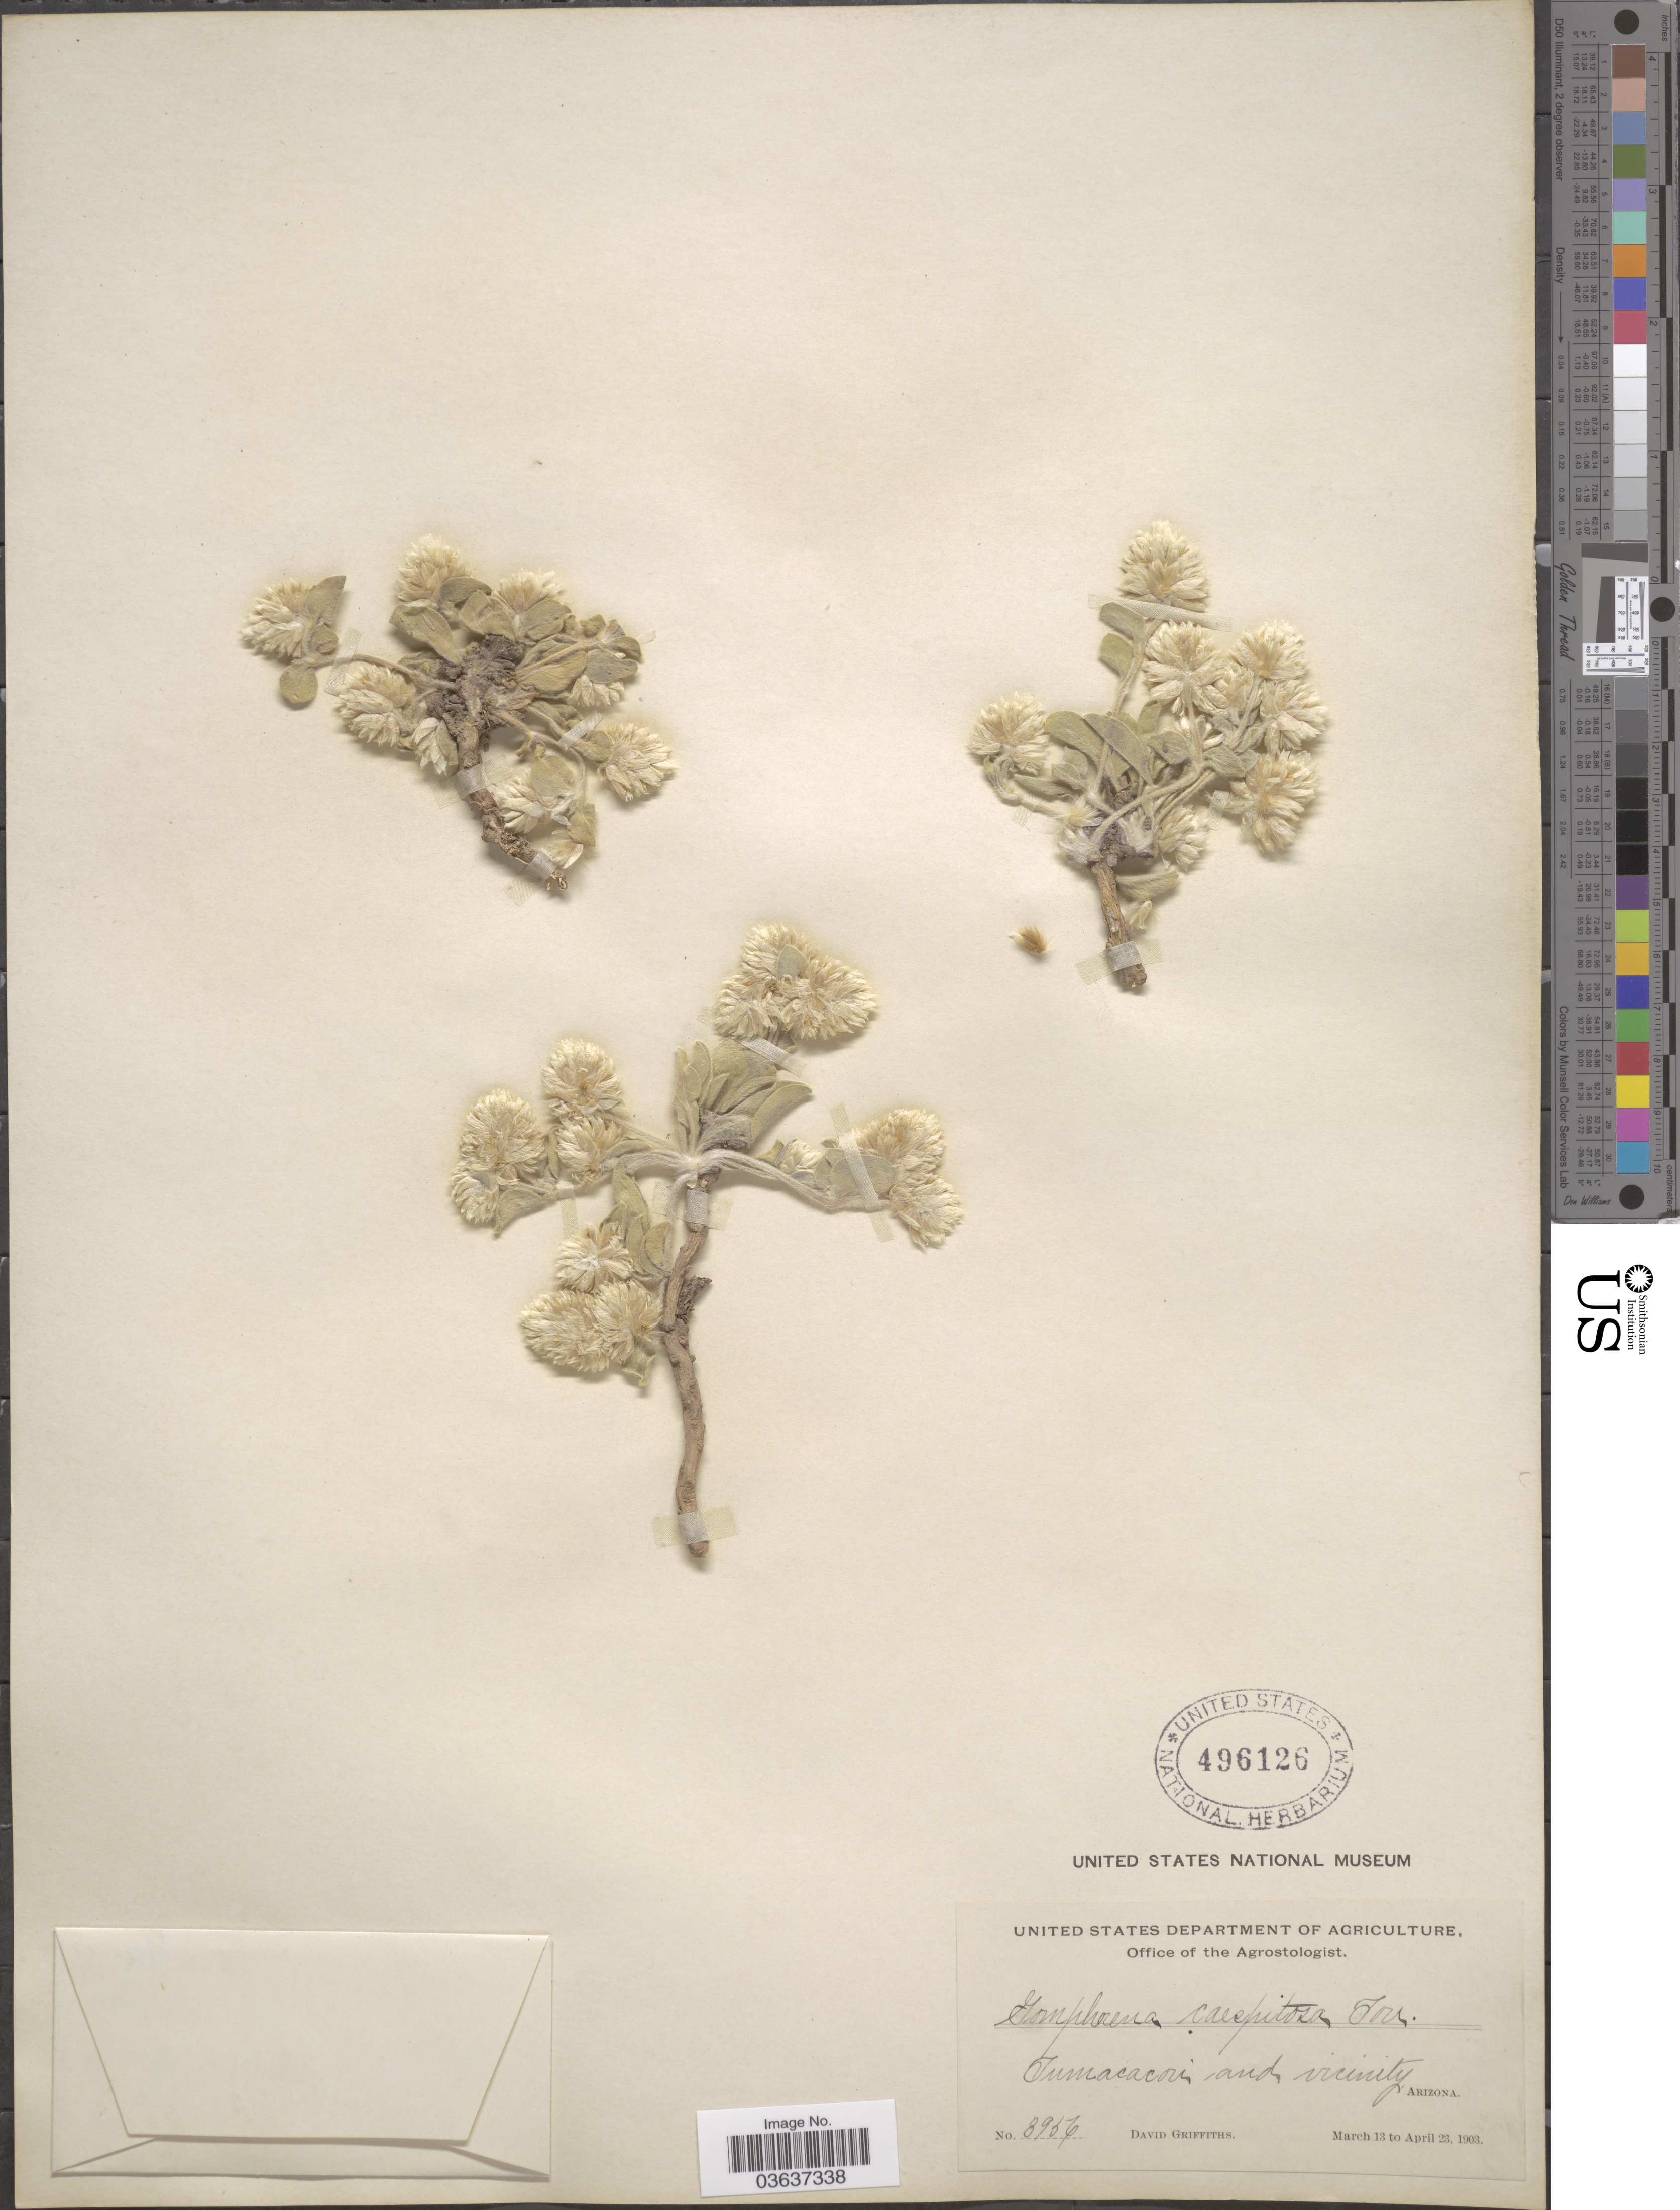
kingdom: Plantae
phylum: Tracheophyta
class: Magnoliopsida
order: Caryophyllales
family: Amaranthaceae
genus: Gomphrena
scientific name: Gomphrena caespitosa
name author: Torr. in Emory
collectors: D. Griffiths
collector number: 3956*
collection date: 1903-03-13/1903-04-23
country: United States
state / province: Arizona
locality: Tumacacori and vicinity.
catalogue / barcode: US 496126